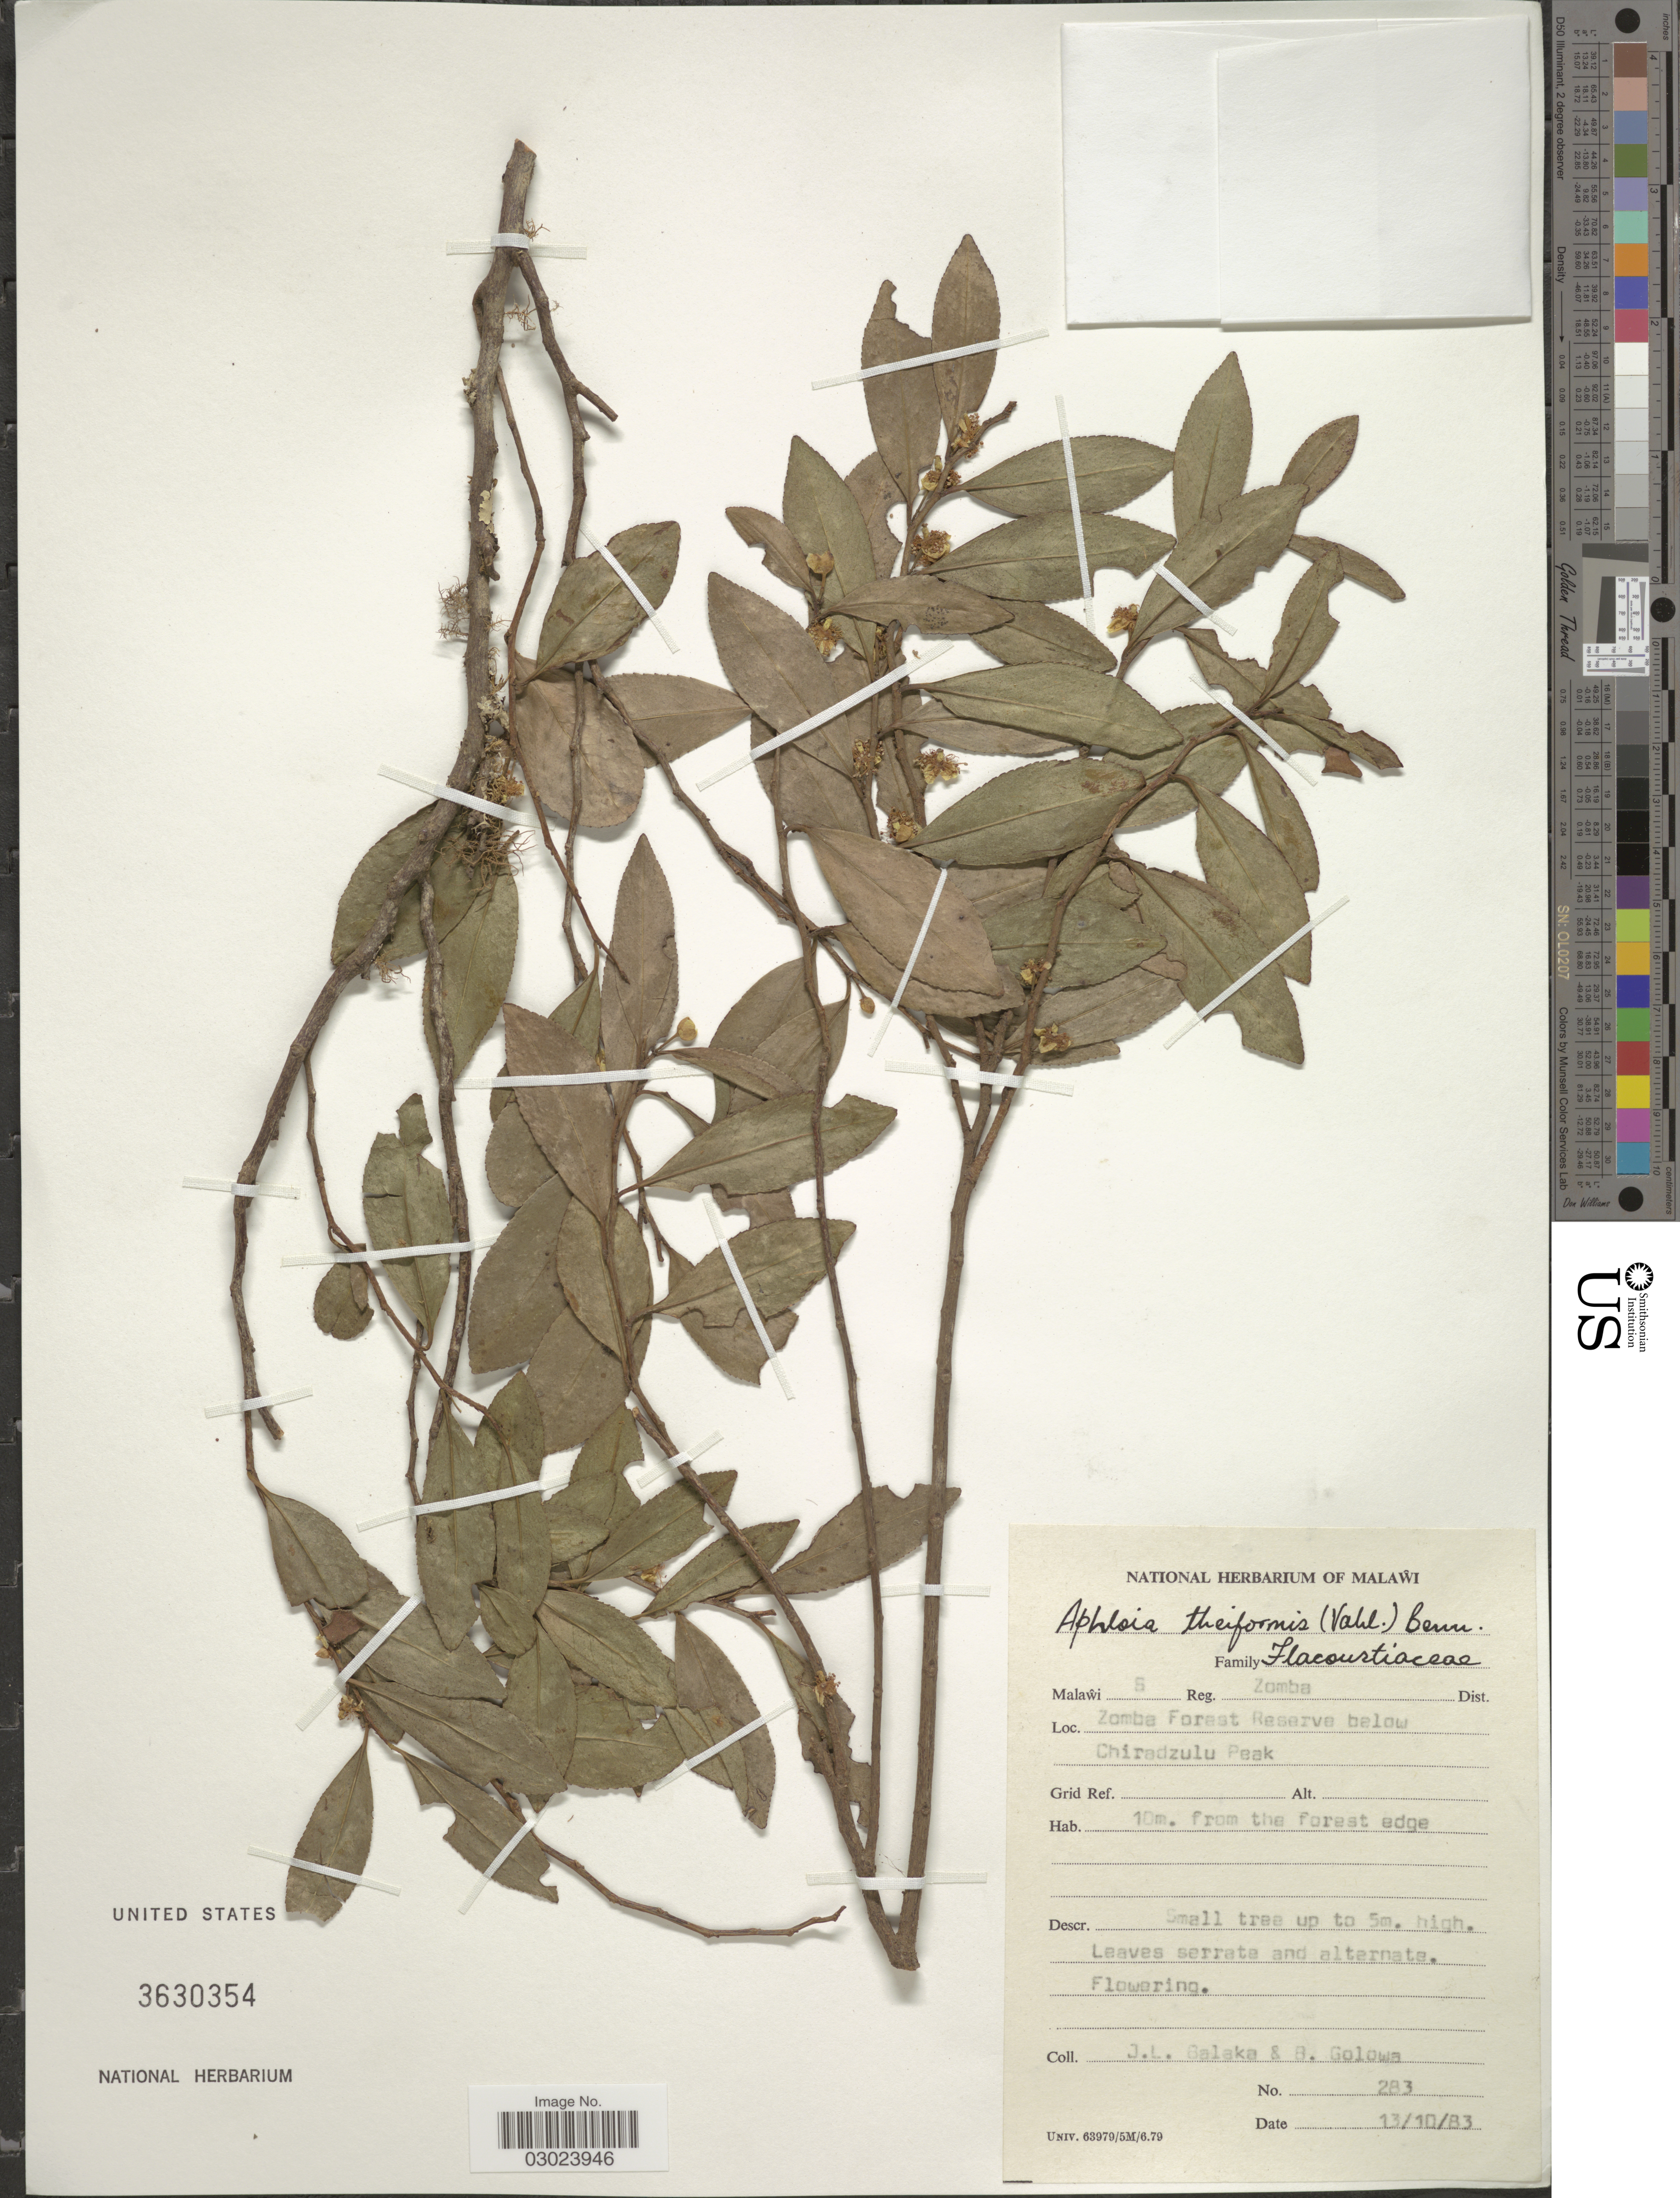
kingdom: Plantae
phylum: Tracheophyta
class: Magnoliopsida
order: Crossosomatales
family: Aphloiaceae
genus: Aphloia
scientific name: Aphloia theiformis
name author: (Vahl) Benn.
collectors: J. Balaka & B. Golowa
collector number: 283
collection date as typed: Transcribed d/m/y: 13/10/83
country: Malawi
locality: Malawi S Reg. Zomba Dist. Zomba Forest Reserve below Chiradzulu Peak.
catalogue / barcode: US 3630354